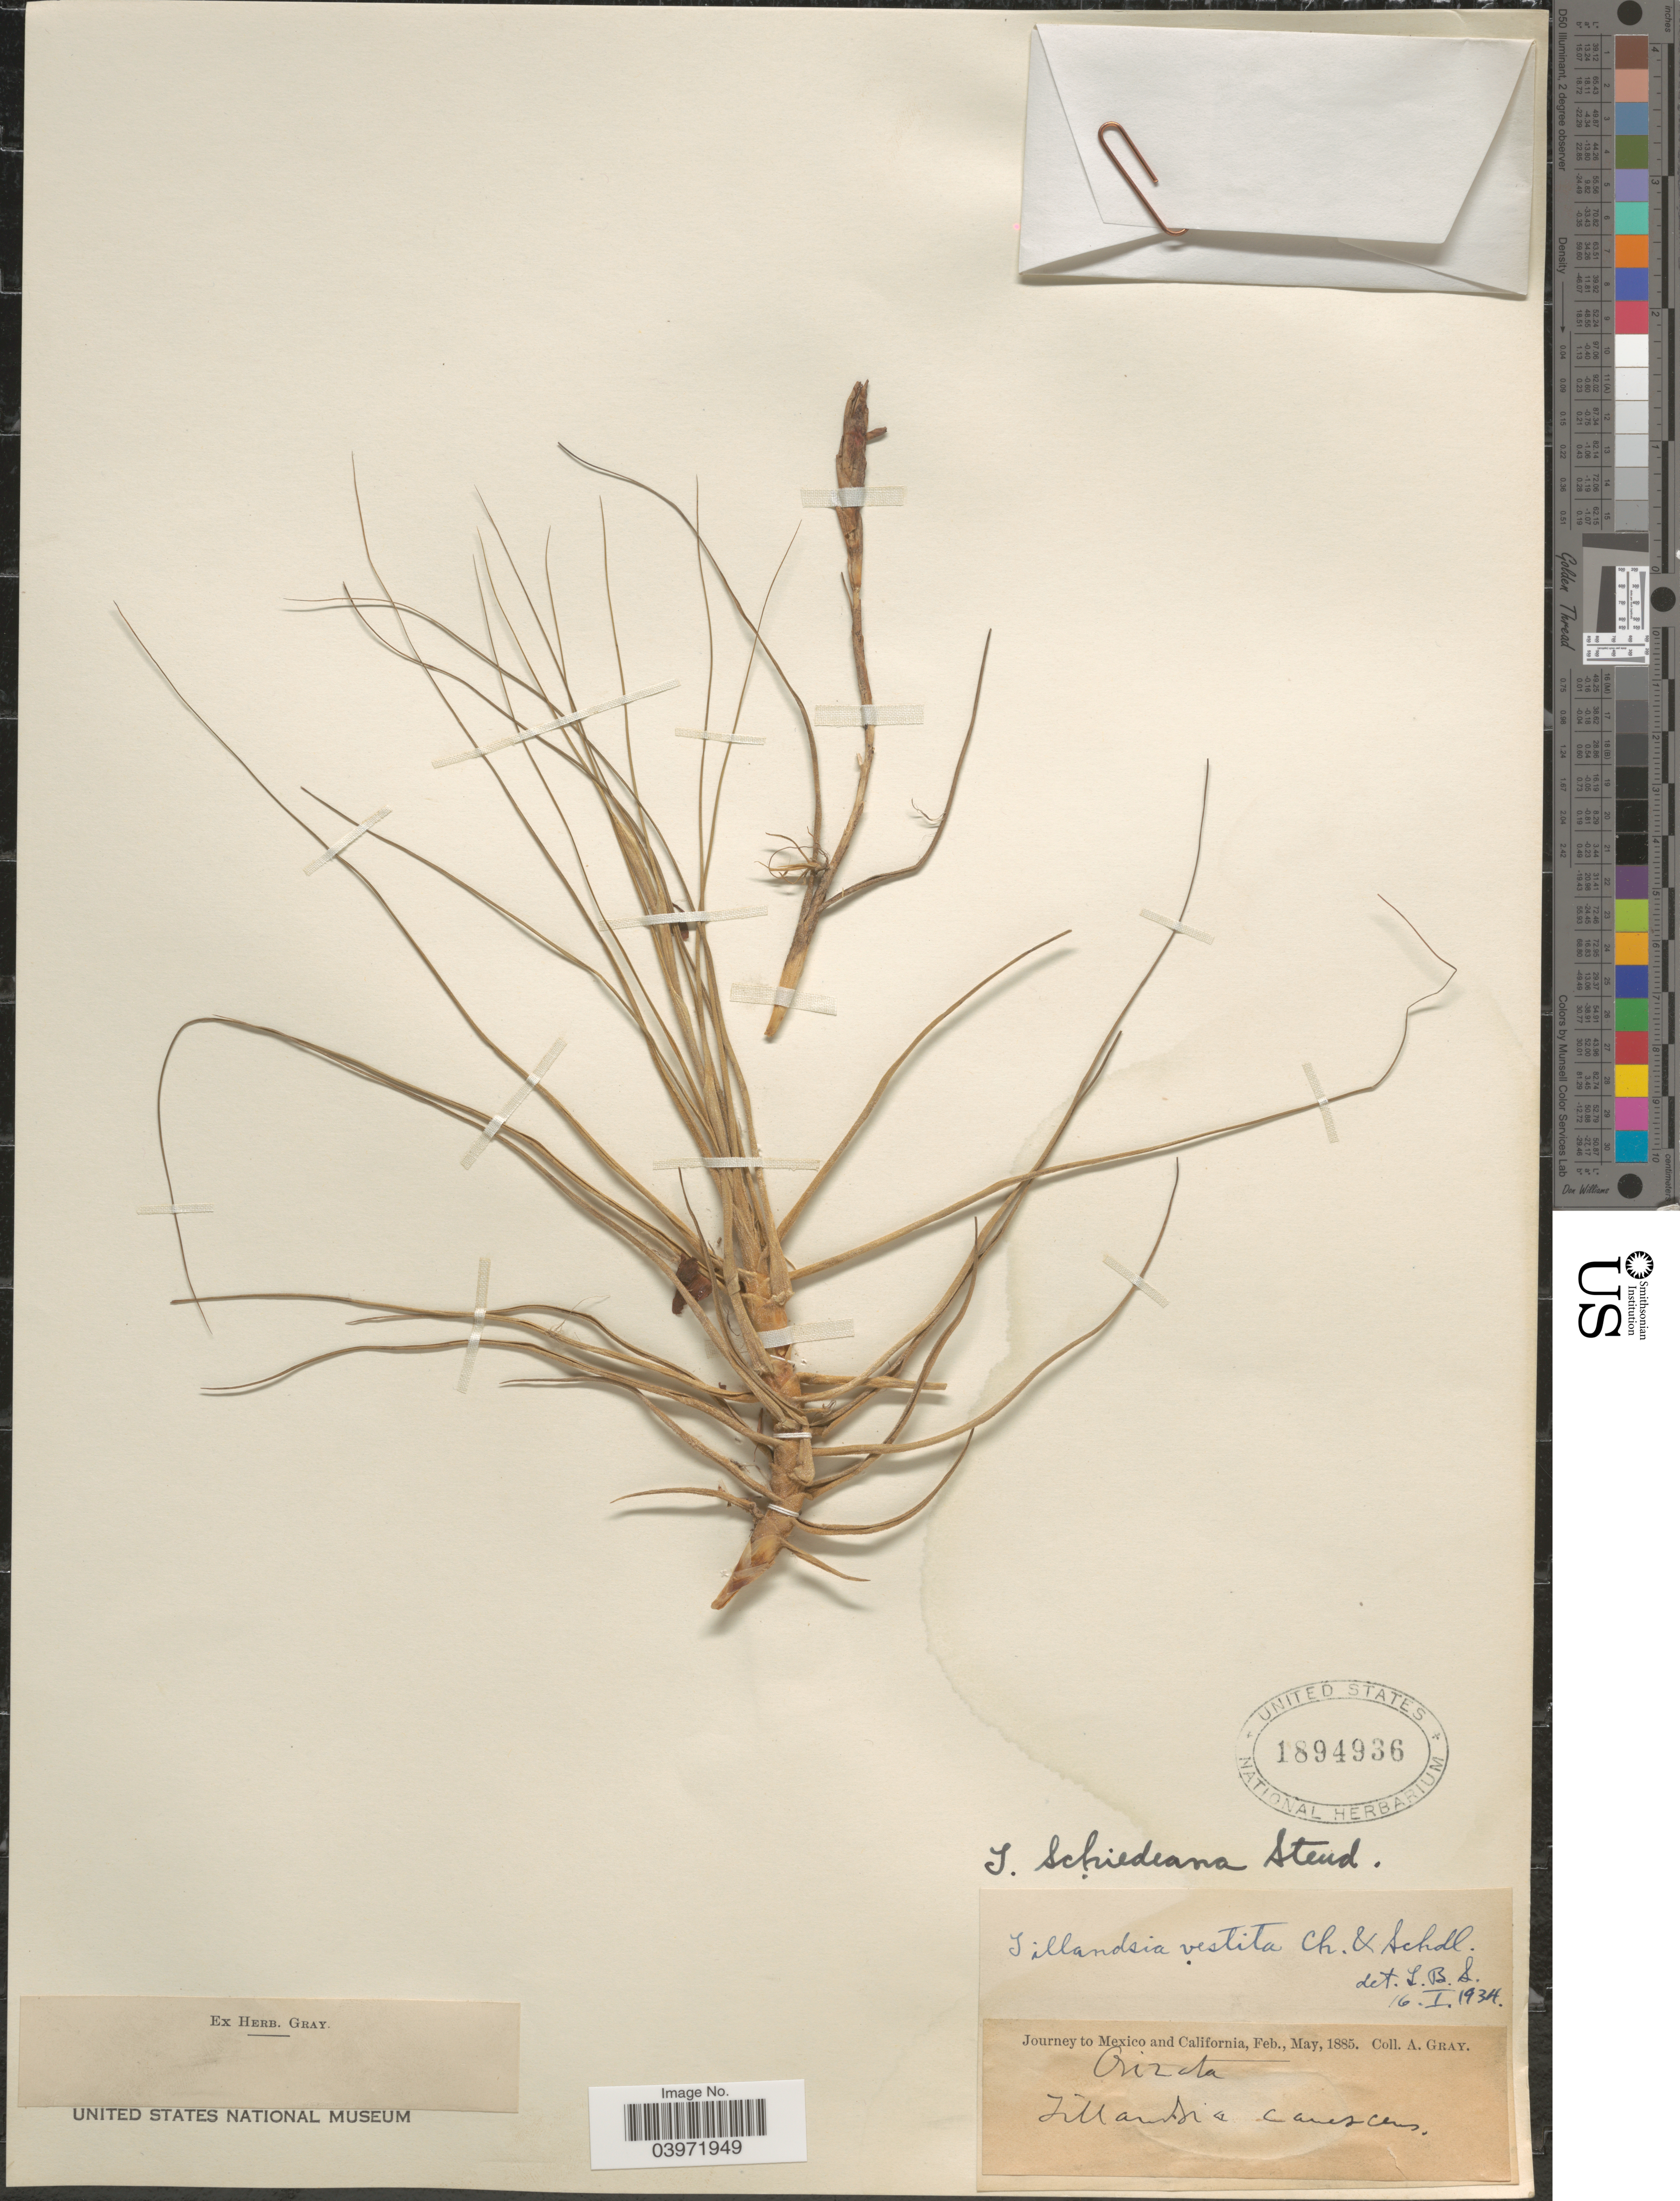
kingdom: Plantae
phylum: Tracheophyta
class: Liliopsida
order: Poales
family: Bromeliaceae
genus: Tillandsia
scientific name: Tillandsia schiedeana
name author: Steud.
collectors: A. Gray (herbarium)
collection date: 1885-02/1885-05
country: Mexico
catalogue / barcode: US 1894936